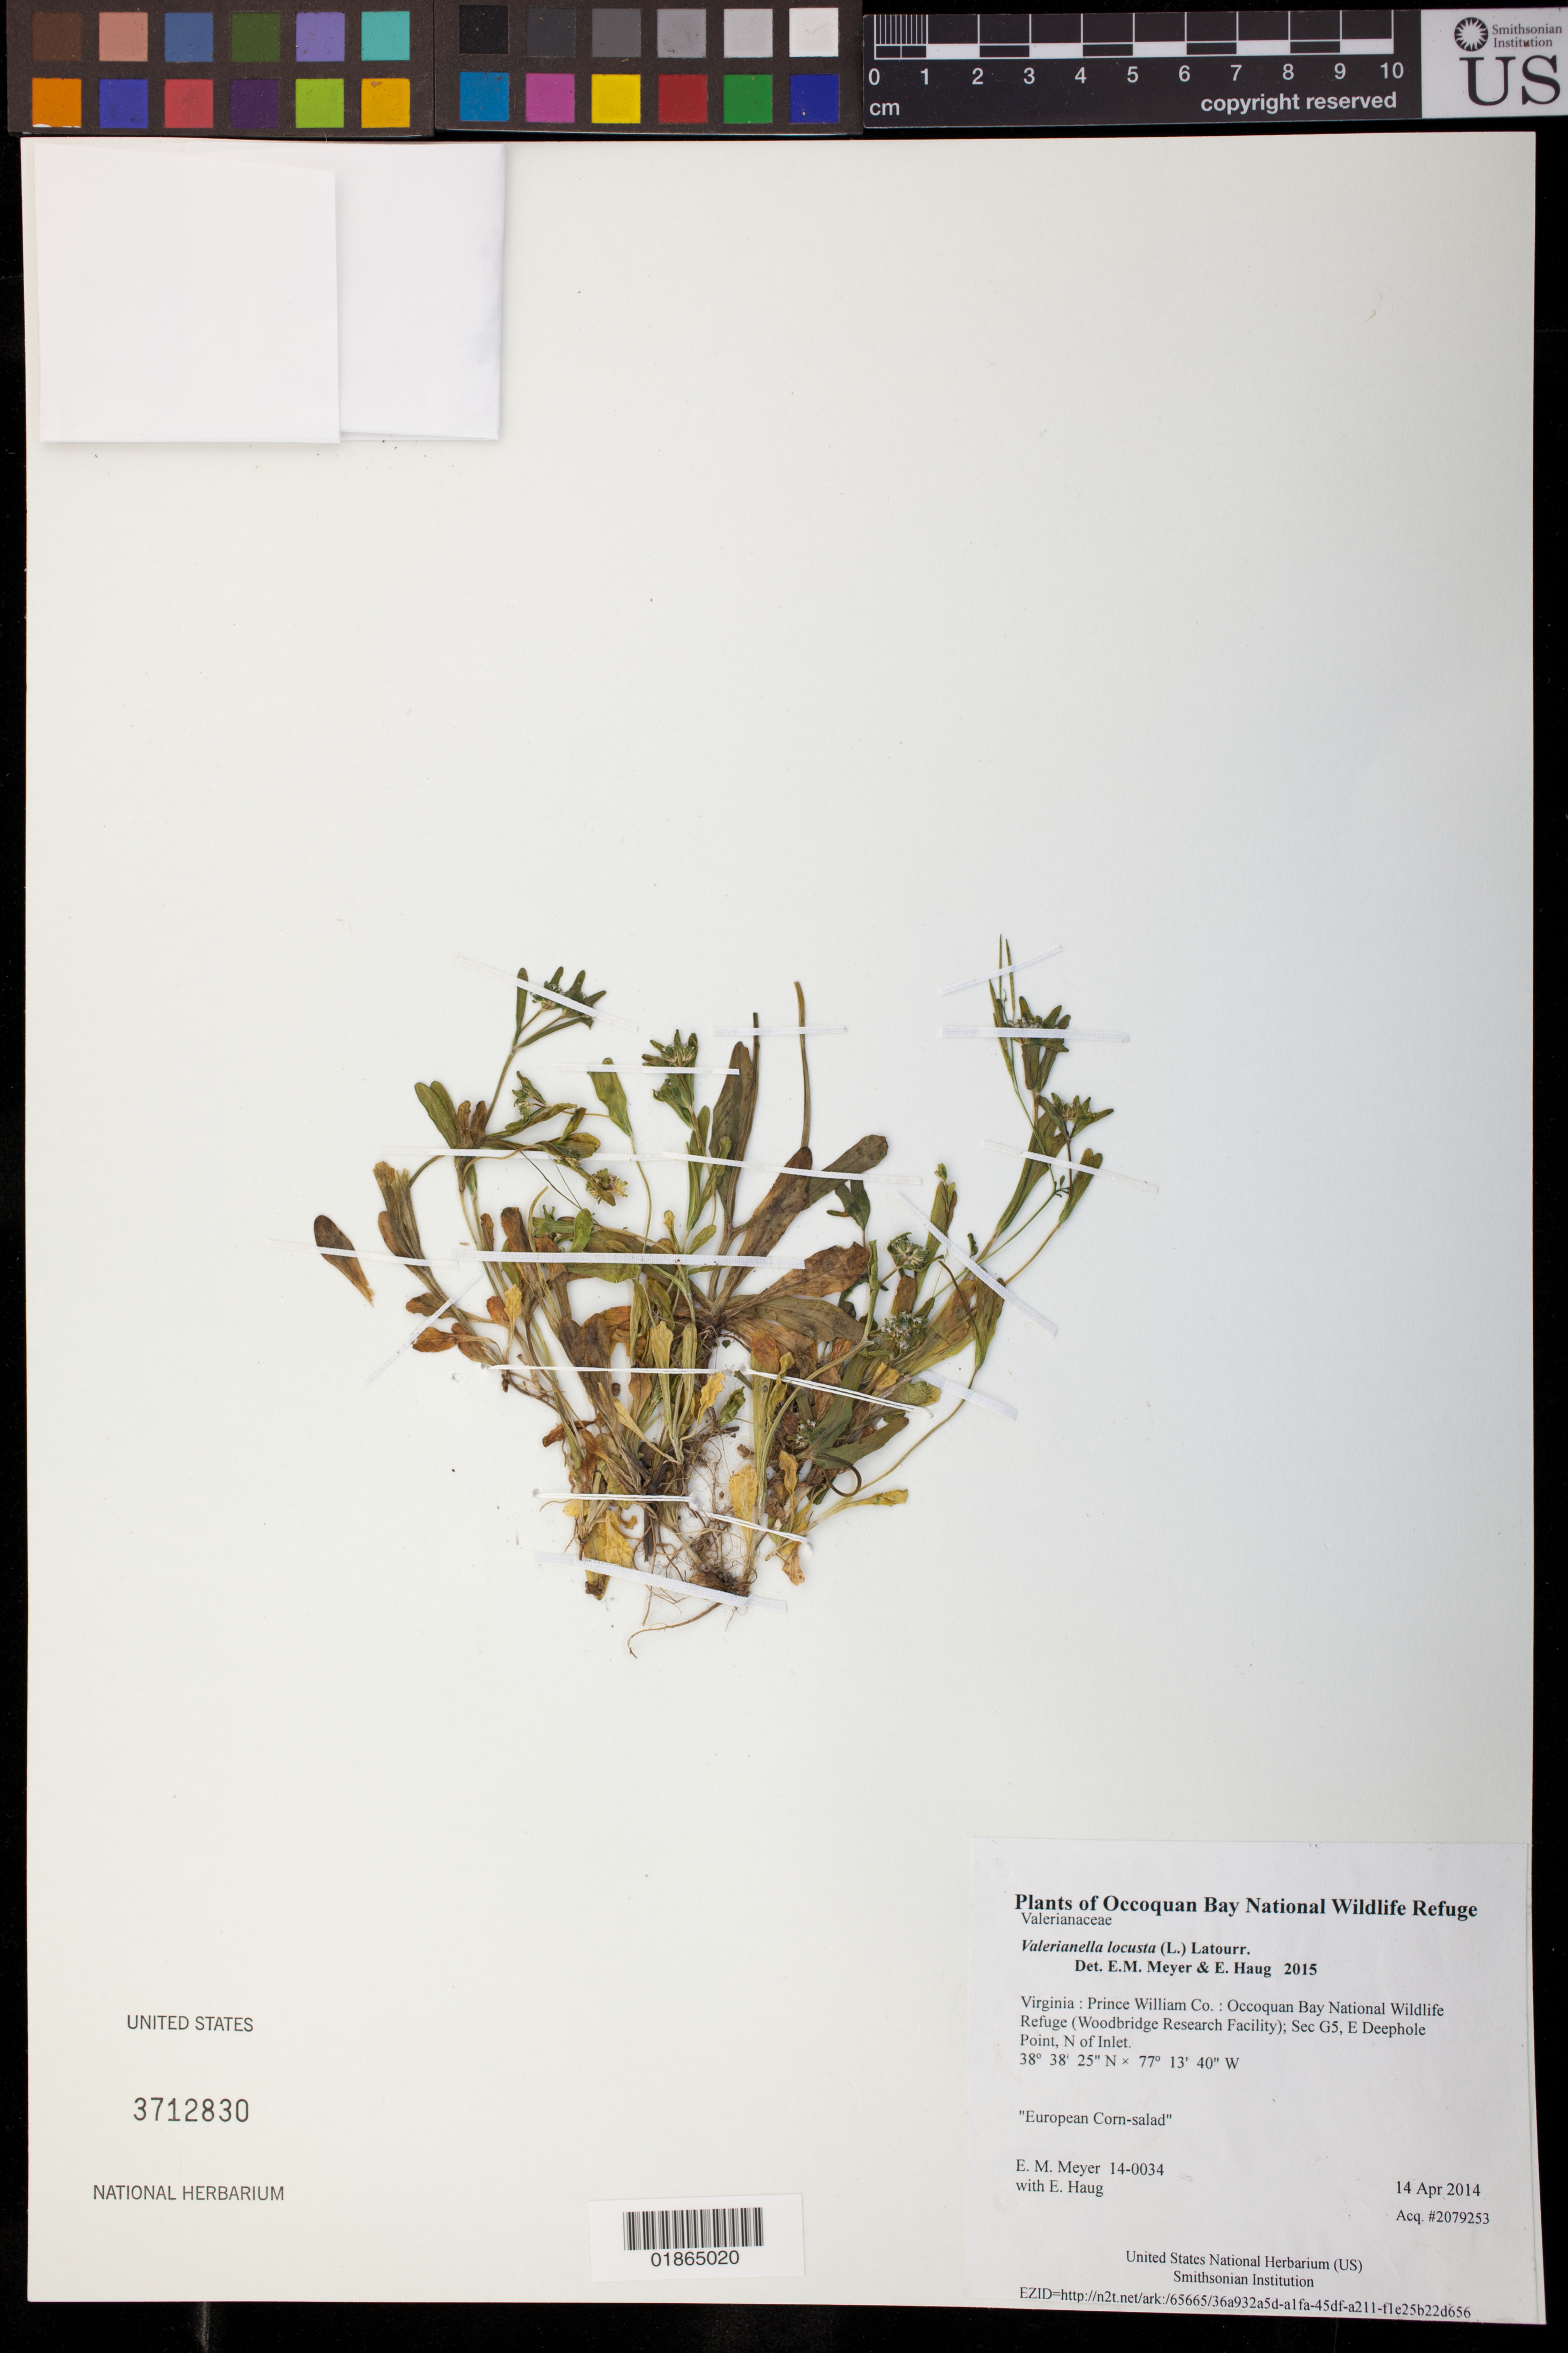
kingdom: Plantae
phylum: Tracheophyta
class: Magnoliopsida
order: Dipsacales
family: Caprifoliaceae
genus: Valerianella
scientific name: Valerianella locusta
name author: (L.) Latourr.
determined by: Meyer, E. M.; Haug, E.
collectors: E. M. Meyer & E. Haug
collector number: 14-0034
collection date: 2014-04-14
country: United States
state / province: Virginia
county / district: Prince William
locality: Occoquan Bay National Wildlife Refuge (Woodbridge Research Facility); Sec G5, E Deephole Point, N of Inlet.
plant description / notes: European Corn-salad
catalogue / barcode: US 3712830